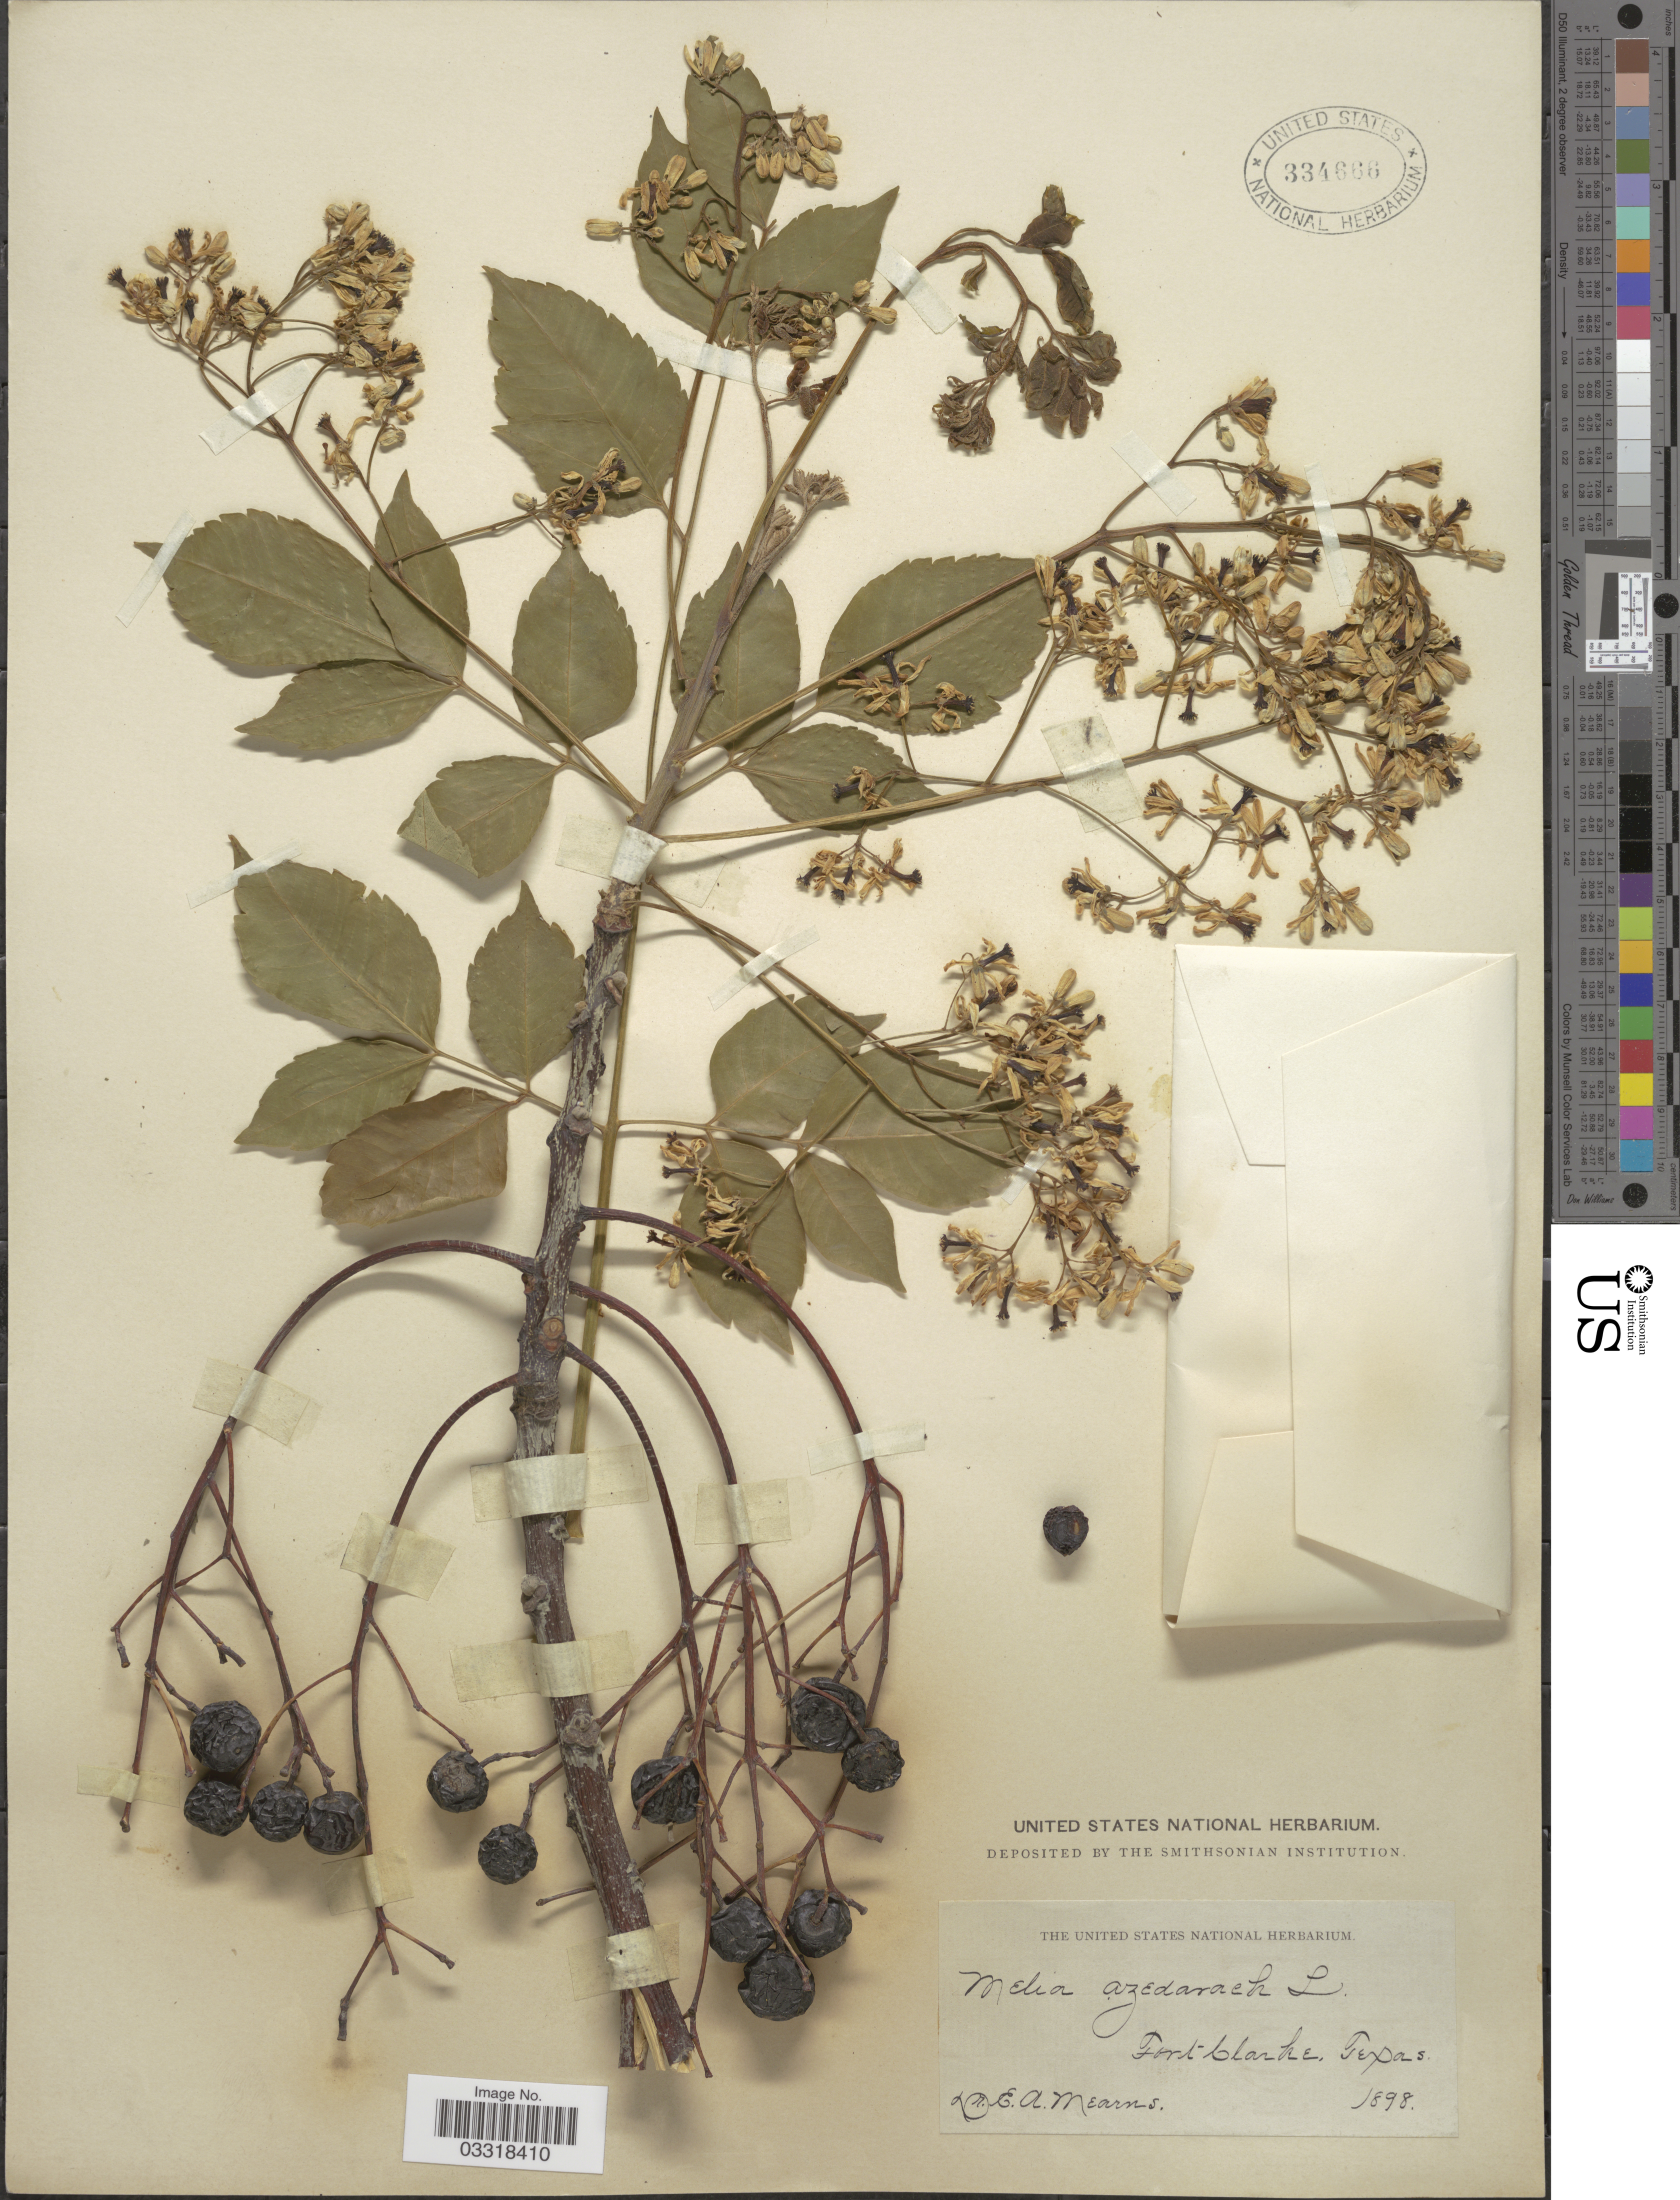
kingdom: Plantae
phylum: Tracheophyta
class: Magnoliopsida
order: Sapindales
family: Meliaceae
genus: Melia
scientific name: Melia azedarach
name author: L.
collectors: E. A. Mearns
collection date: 1898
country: United States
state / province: Texas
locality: Fort Clarke.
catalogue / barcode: US 334666